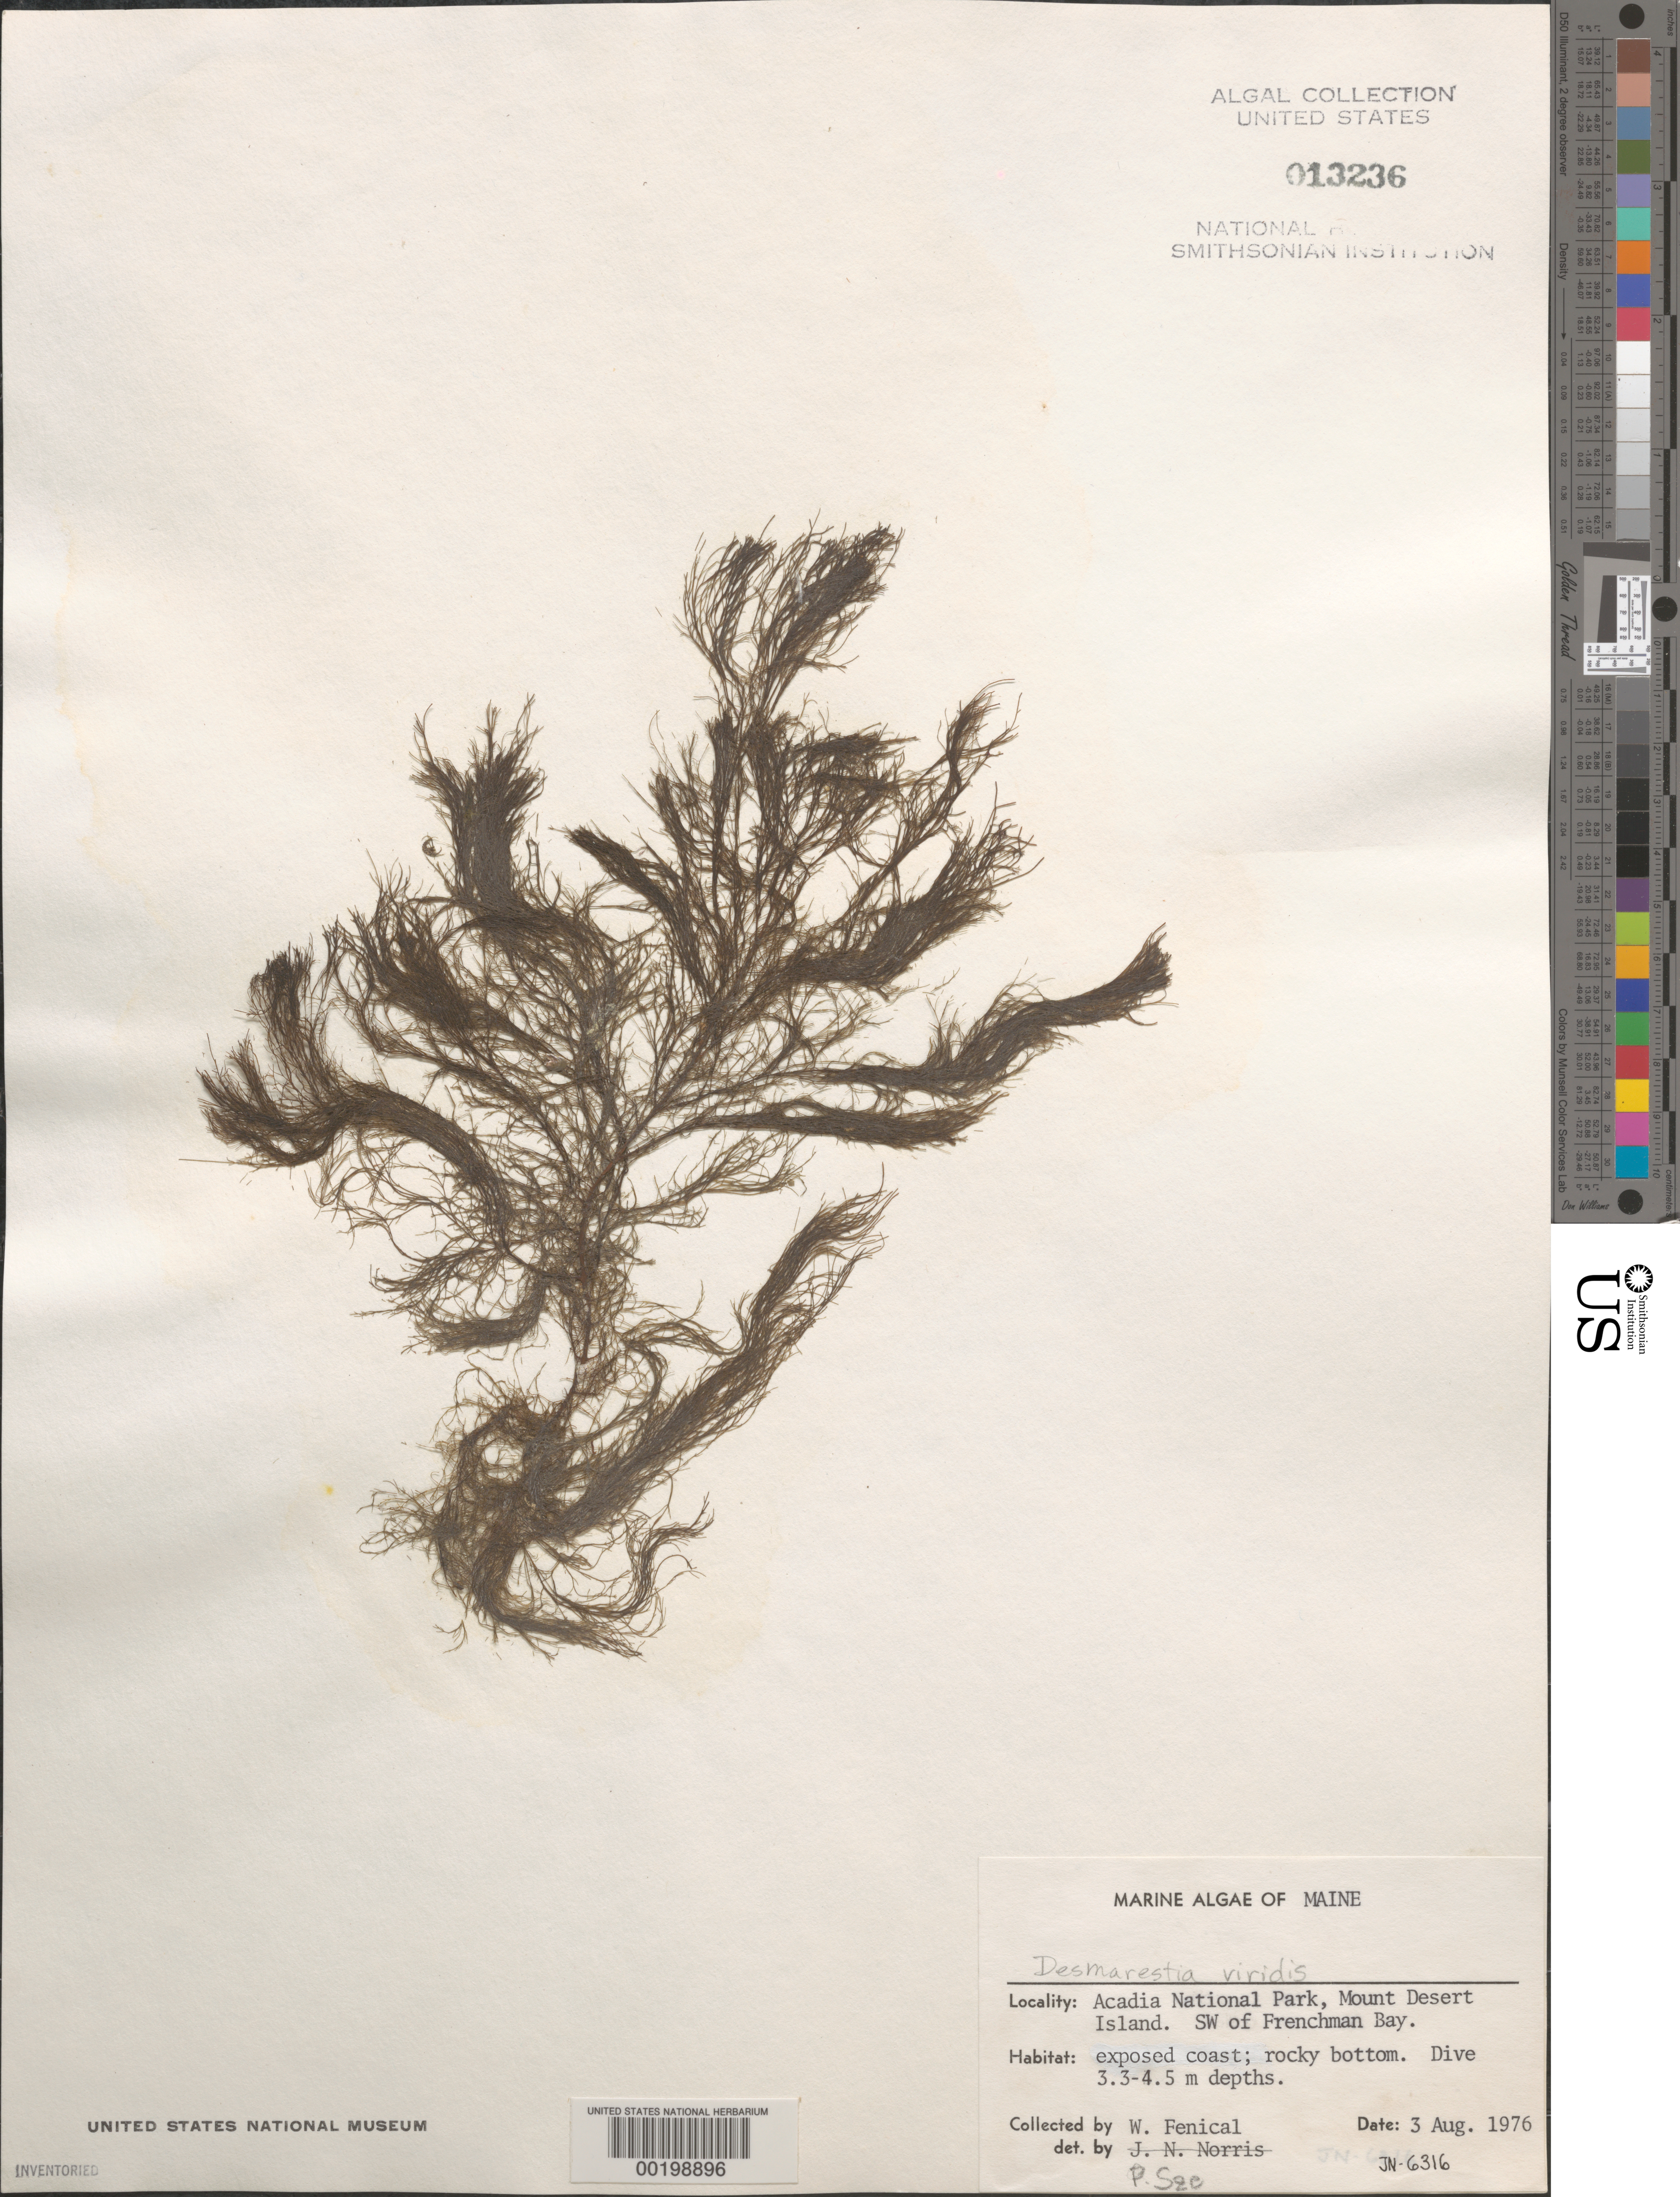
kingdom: Chromista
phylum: Ochrophyta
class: Phaeophyceae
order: Desmarestiales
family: Desmarestiaceae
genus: Desmarestia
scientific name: Desmarestia viridis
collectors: W. Fenical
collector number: Jn-6316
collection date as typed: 03 Aug 1976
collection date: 1976-08-03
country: United States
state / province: Maine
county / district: Hancock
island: Mount Desert Island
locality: Acadia National Park, southwest of Frenchman Bay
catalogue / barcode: US 13236